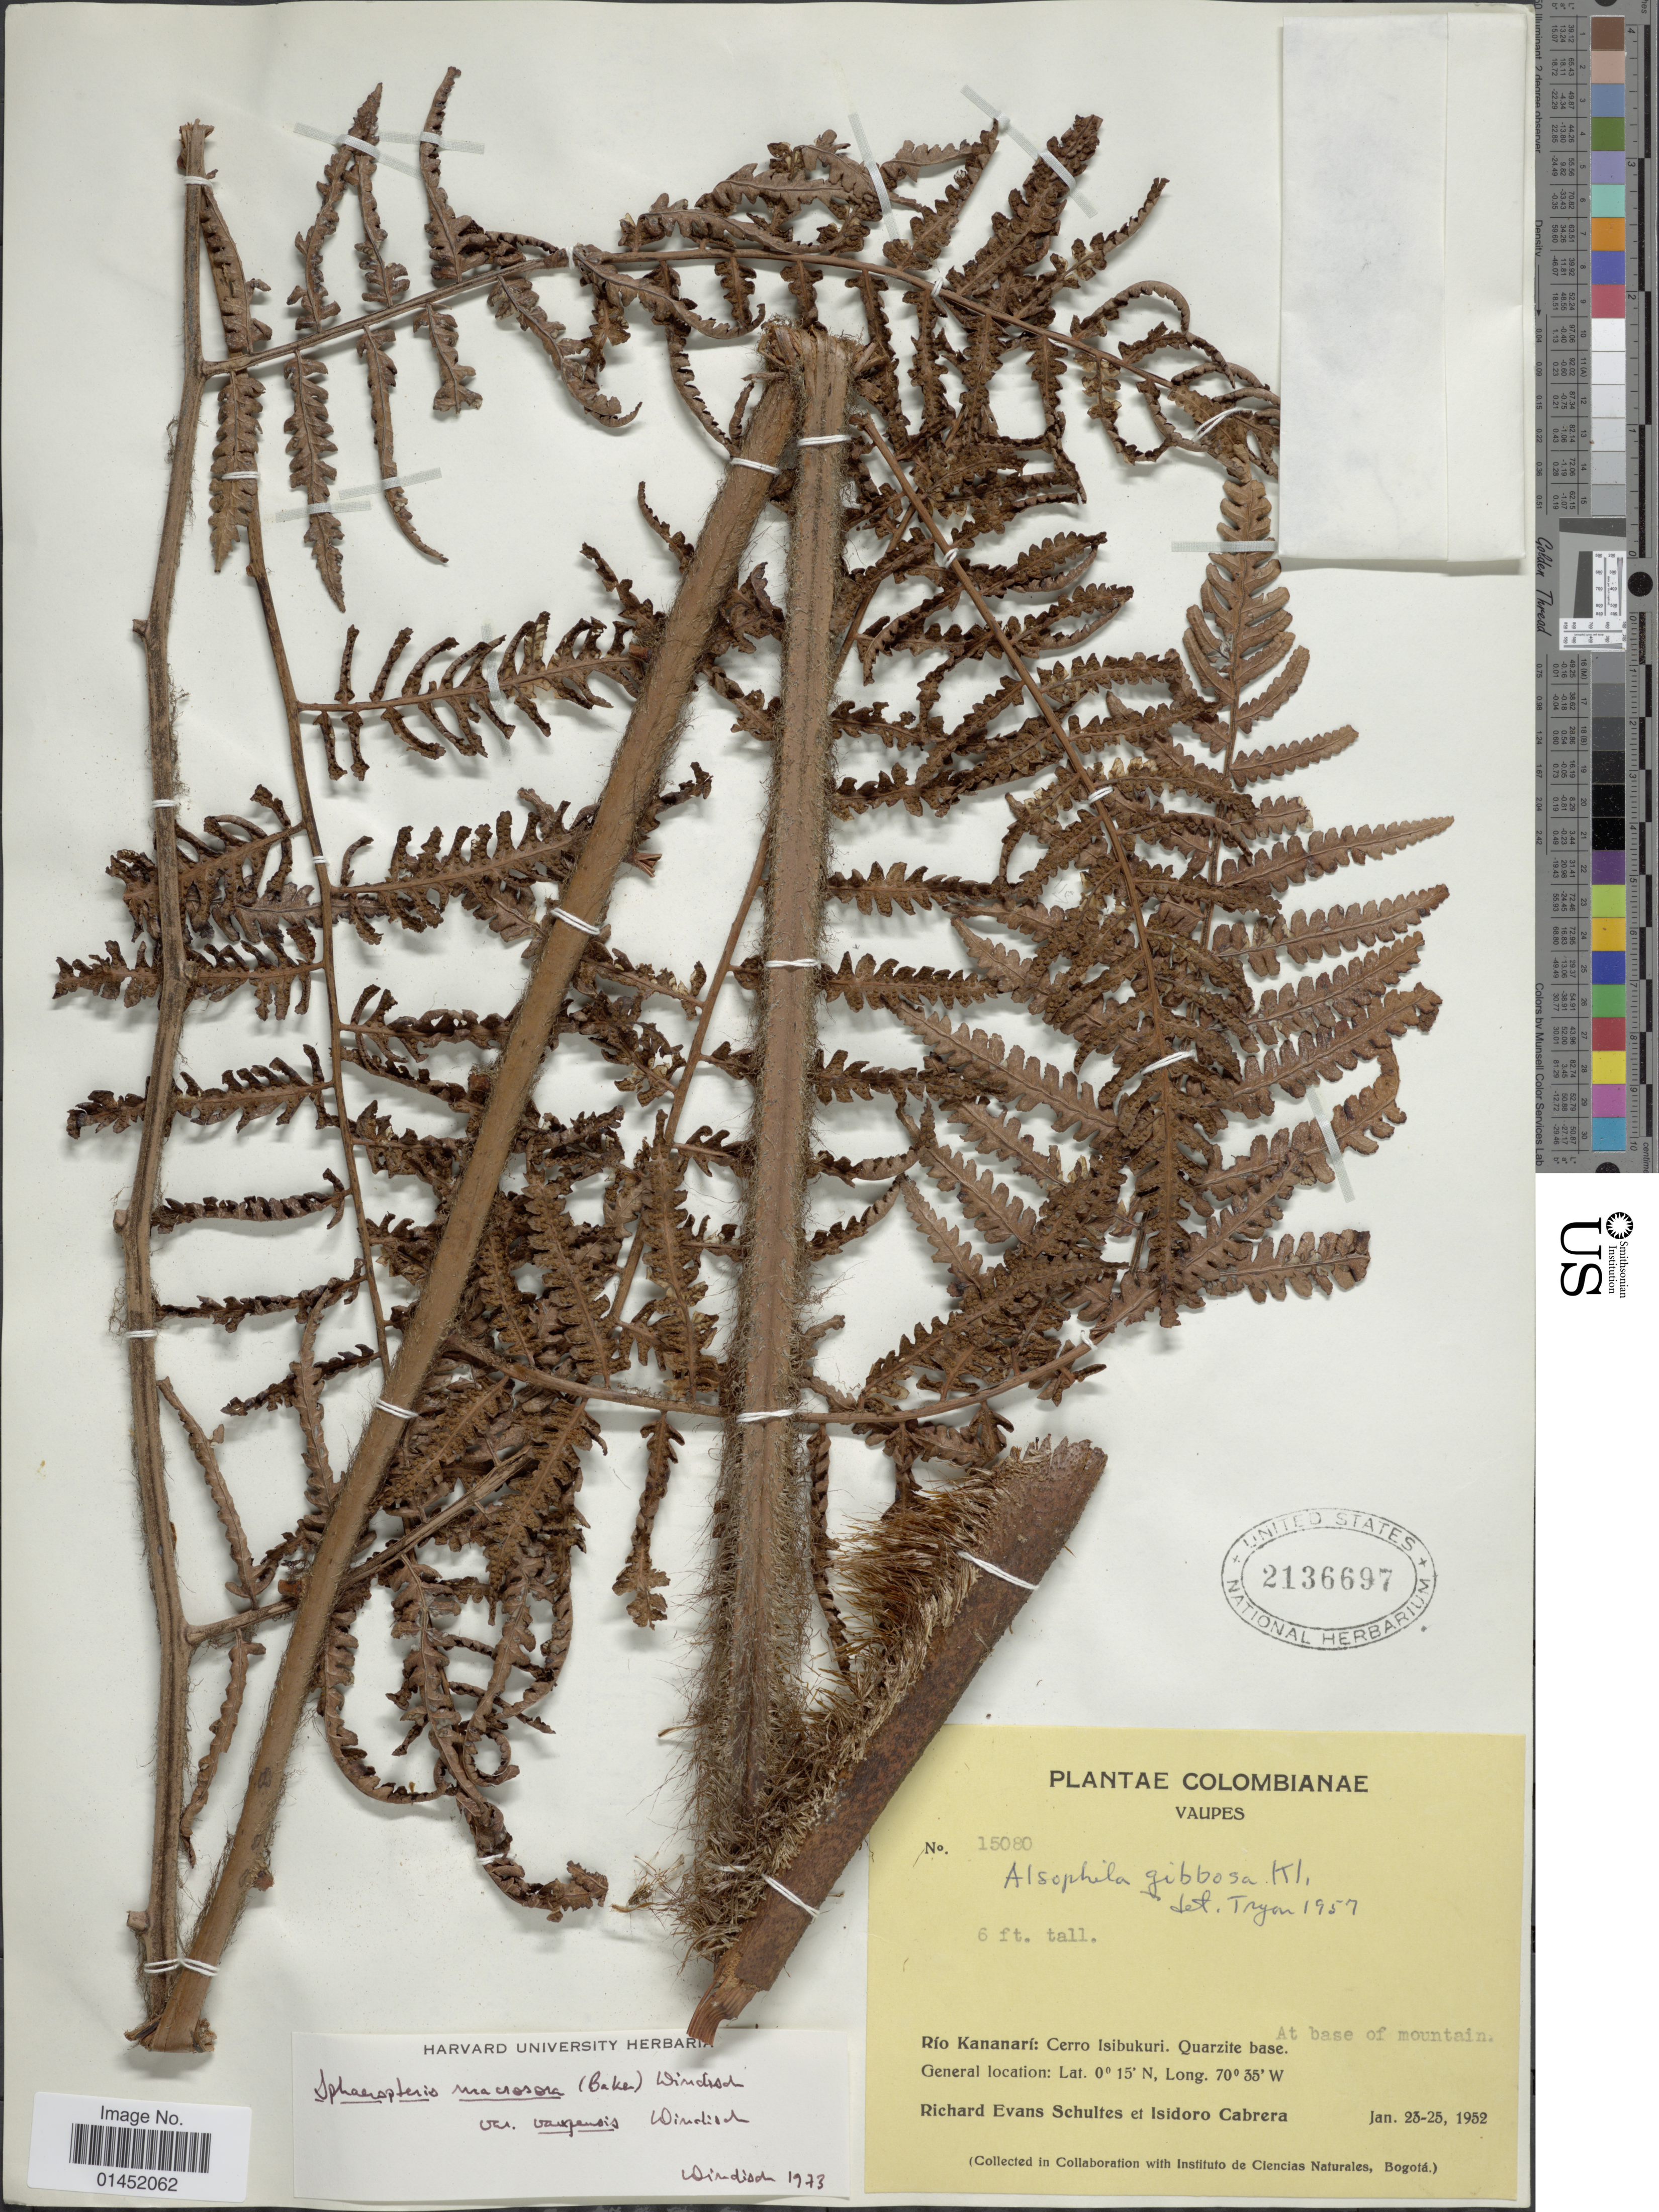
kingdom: Plantae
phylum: Tracheophyta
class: Polypodiopsida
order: Cyatheales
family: Cyatheaceae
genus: Cyathea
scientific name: Cyathea macrosora var. vaupensis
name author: (P.G. Windisch) A.R. Sm.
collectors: R. E. Schultes & I. Cabrera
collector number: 15080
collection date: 1952-01-23/1952-01-25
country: Colombia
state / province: Vaupés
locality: Río Kananarí: Cerro Isibukuri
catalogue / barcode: US 2136697